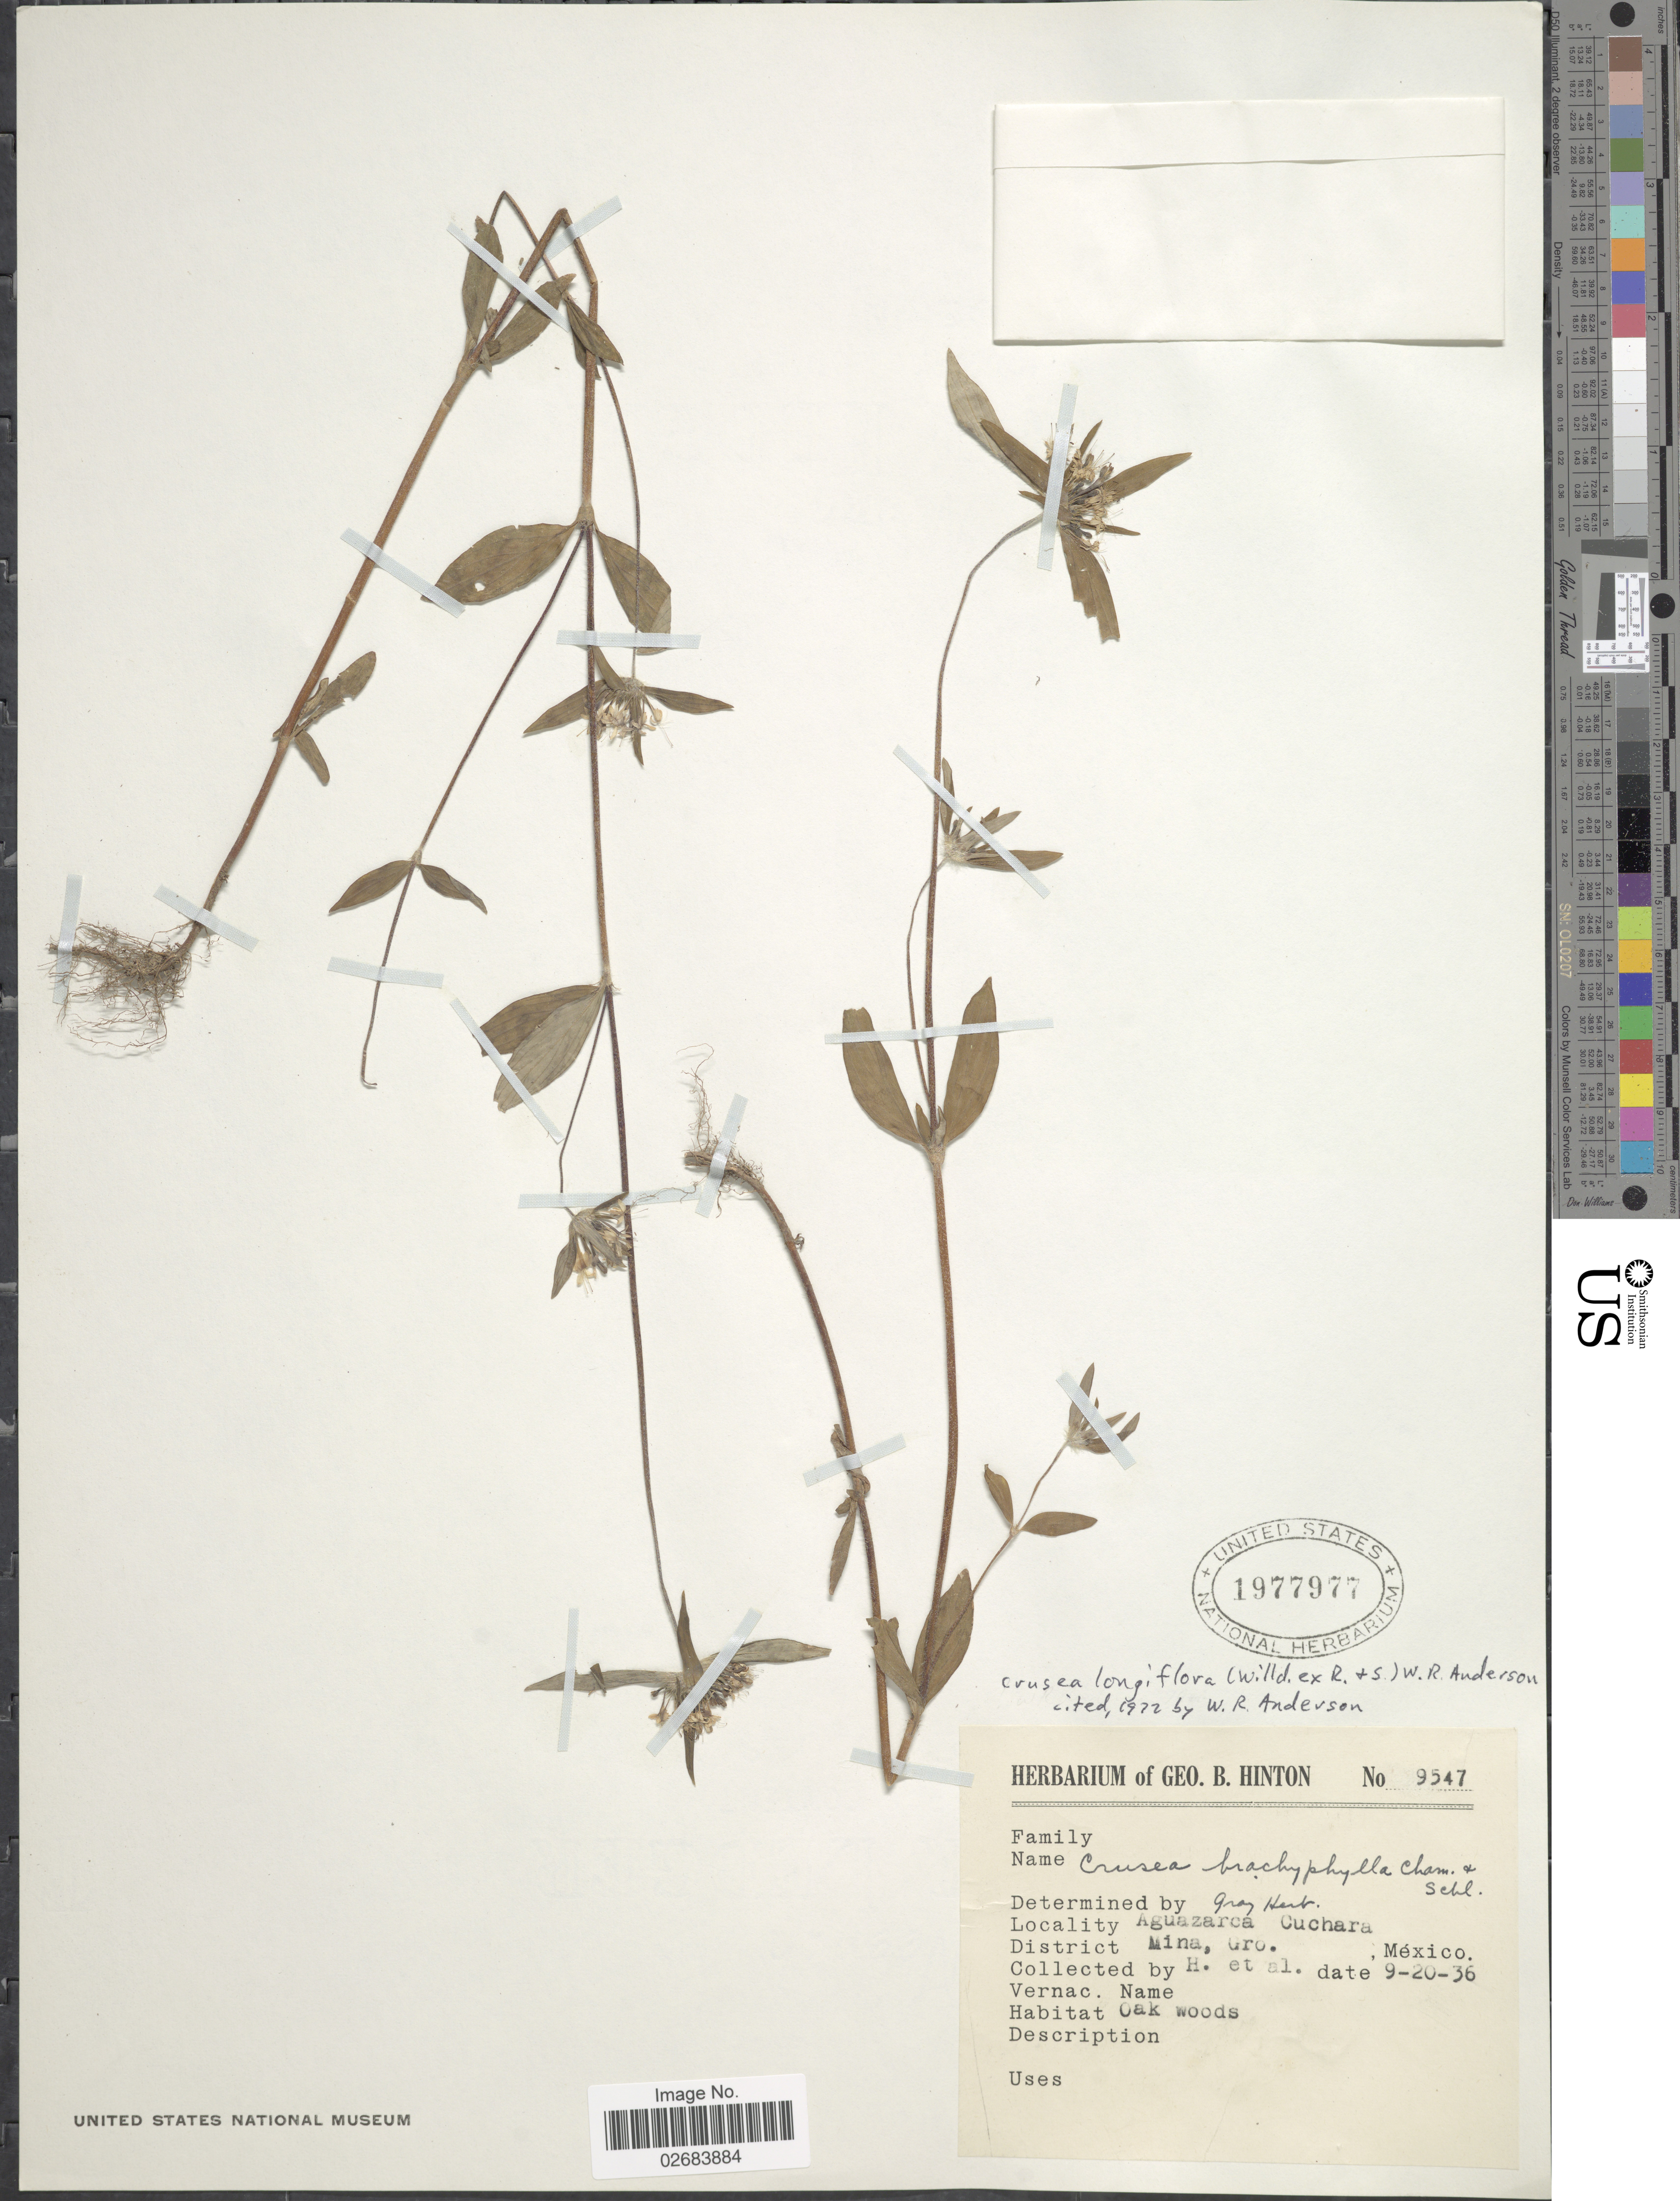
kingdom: Plantae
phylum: Tracheophyta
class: Magnoliopsida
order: Gentianales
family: Rubiaceae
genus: Crusea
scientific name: Crusea longiflora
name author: (Willd. ex Roem. & Schult.) W.R. Anderson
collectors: G. B. Hinton & et al.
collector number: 9547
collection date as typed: Transcribed d/m/y: 20/9/36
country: Mexico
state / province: Guerrero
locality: Aguazarca Cuchara, District Mina.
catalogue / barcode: US 1977977